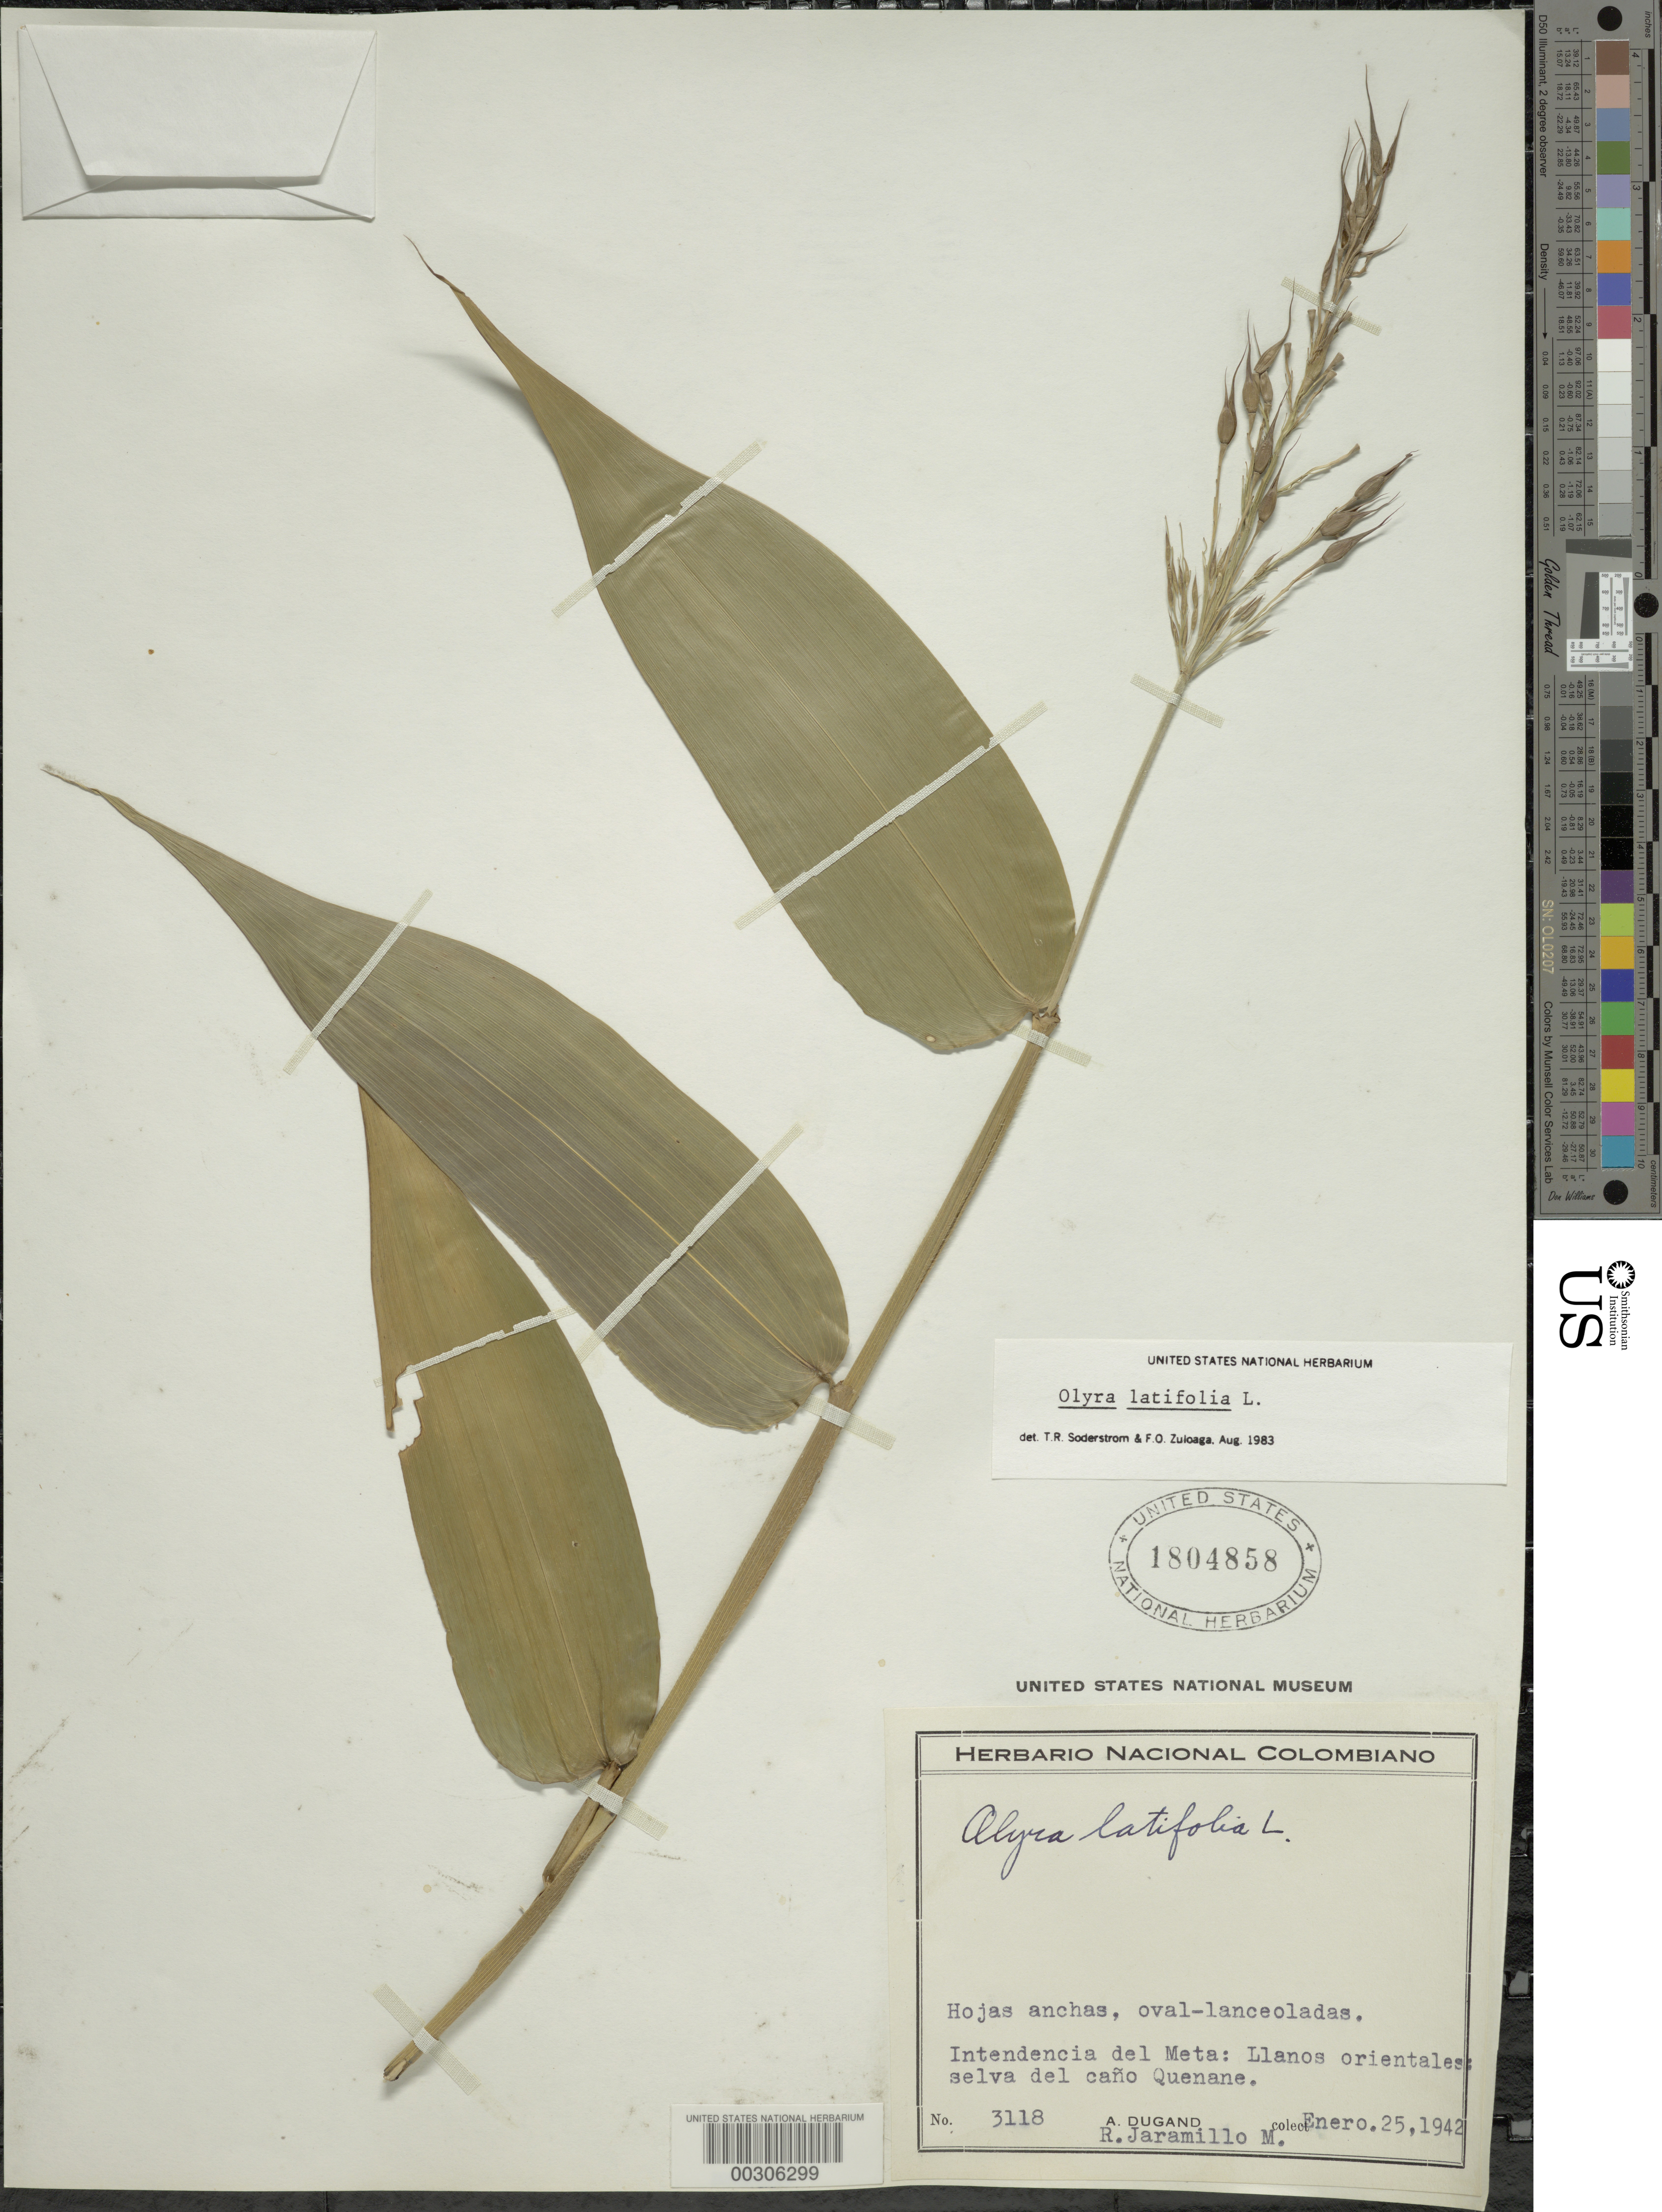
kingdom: Plantae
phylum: Tracheophyta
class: Liliopsida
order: Poales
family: Poaceae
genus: Olyra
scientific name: Olyra latifolia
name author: L.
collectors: A. Dugand G. & R. Jaramillo M.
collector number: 3118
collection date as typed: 25 Jan 1942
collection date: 1942-01-25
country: Colombia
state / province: Meta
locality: Quenane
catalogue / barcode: US 1804858